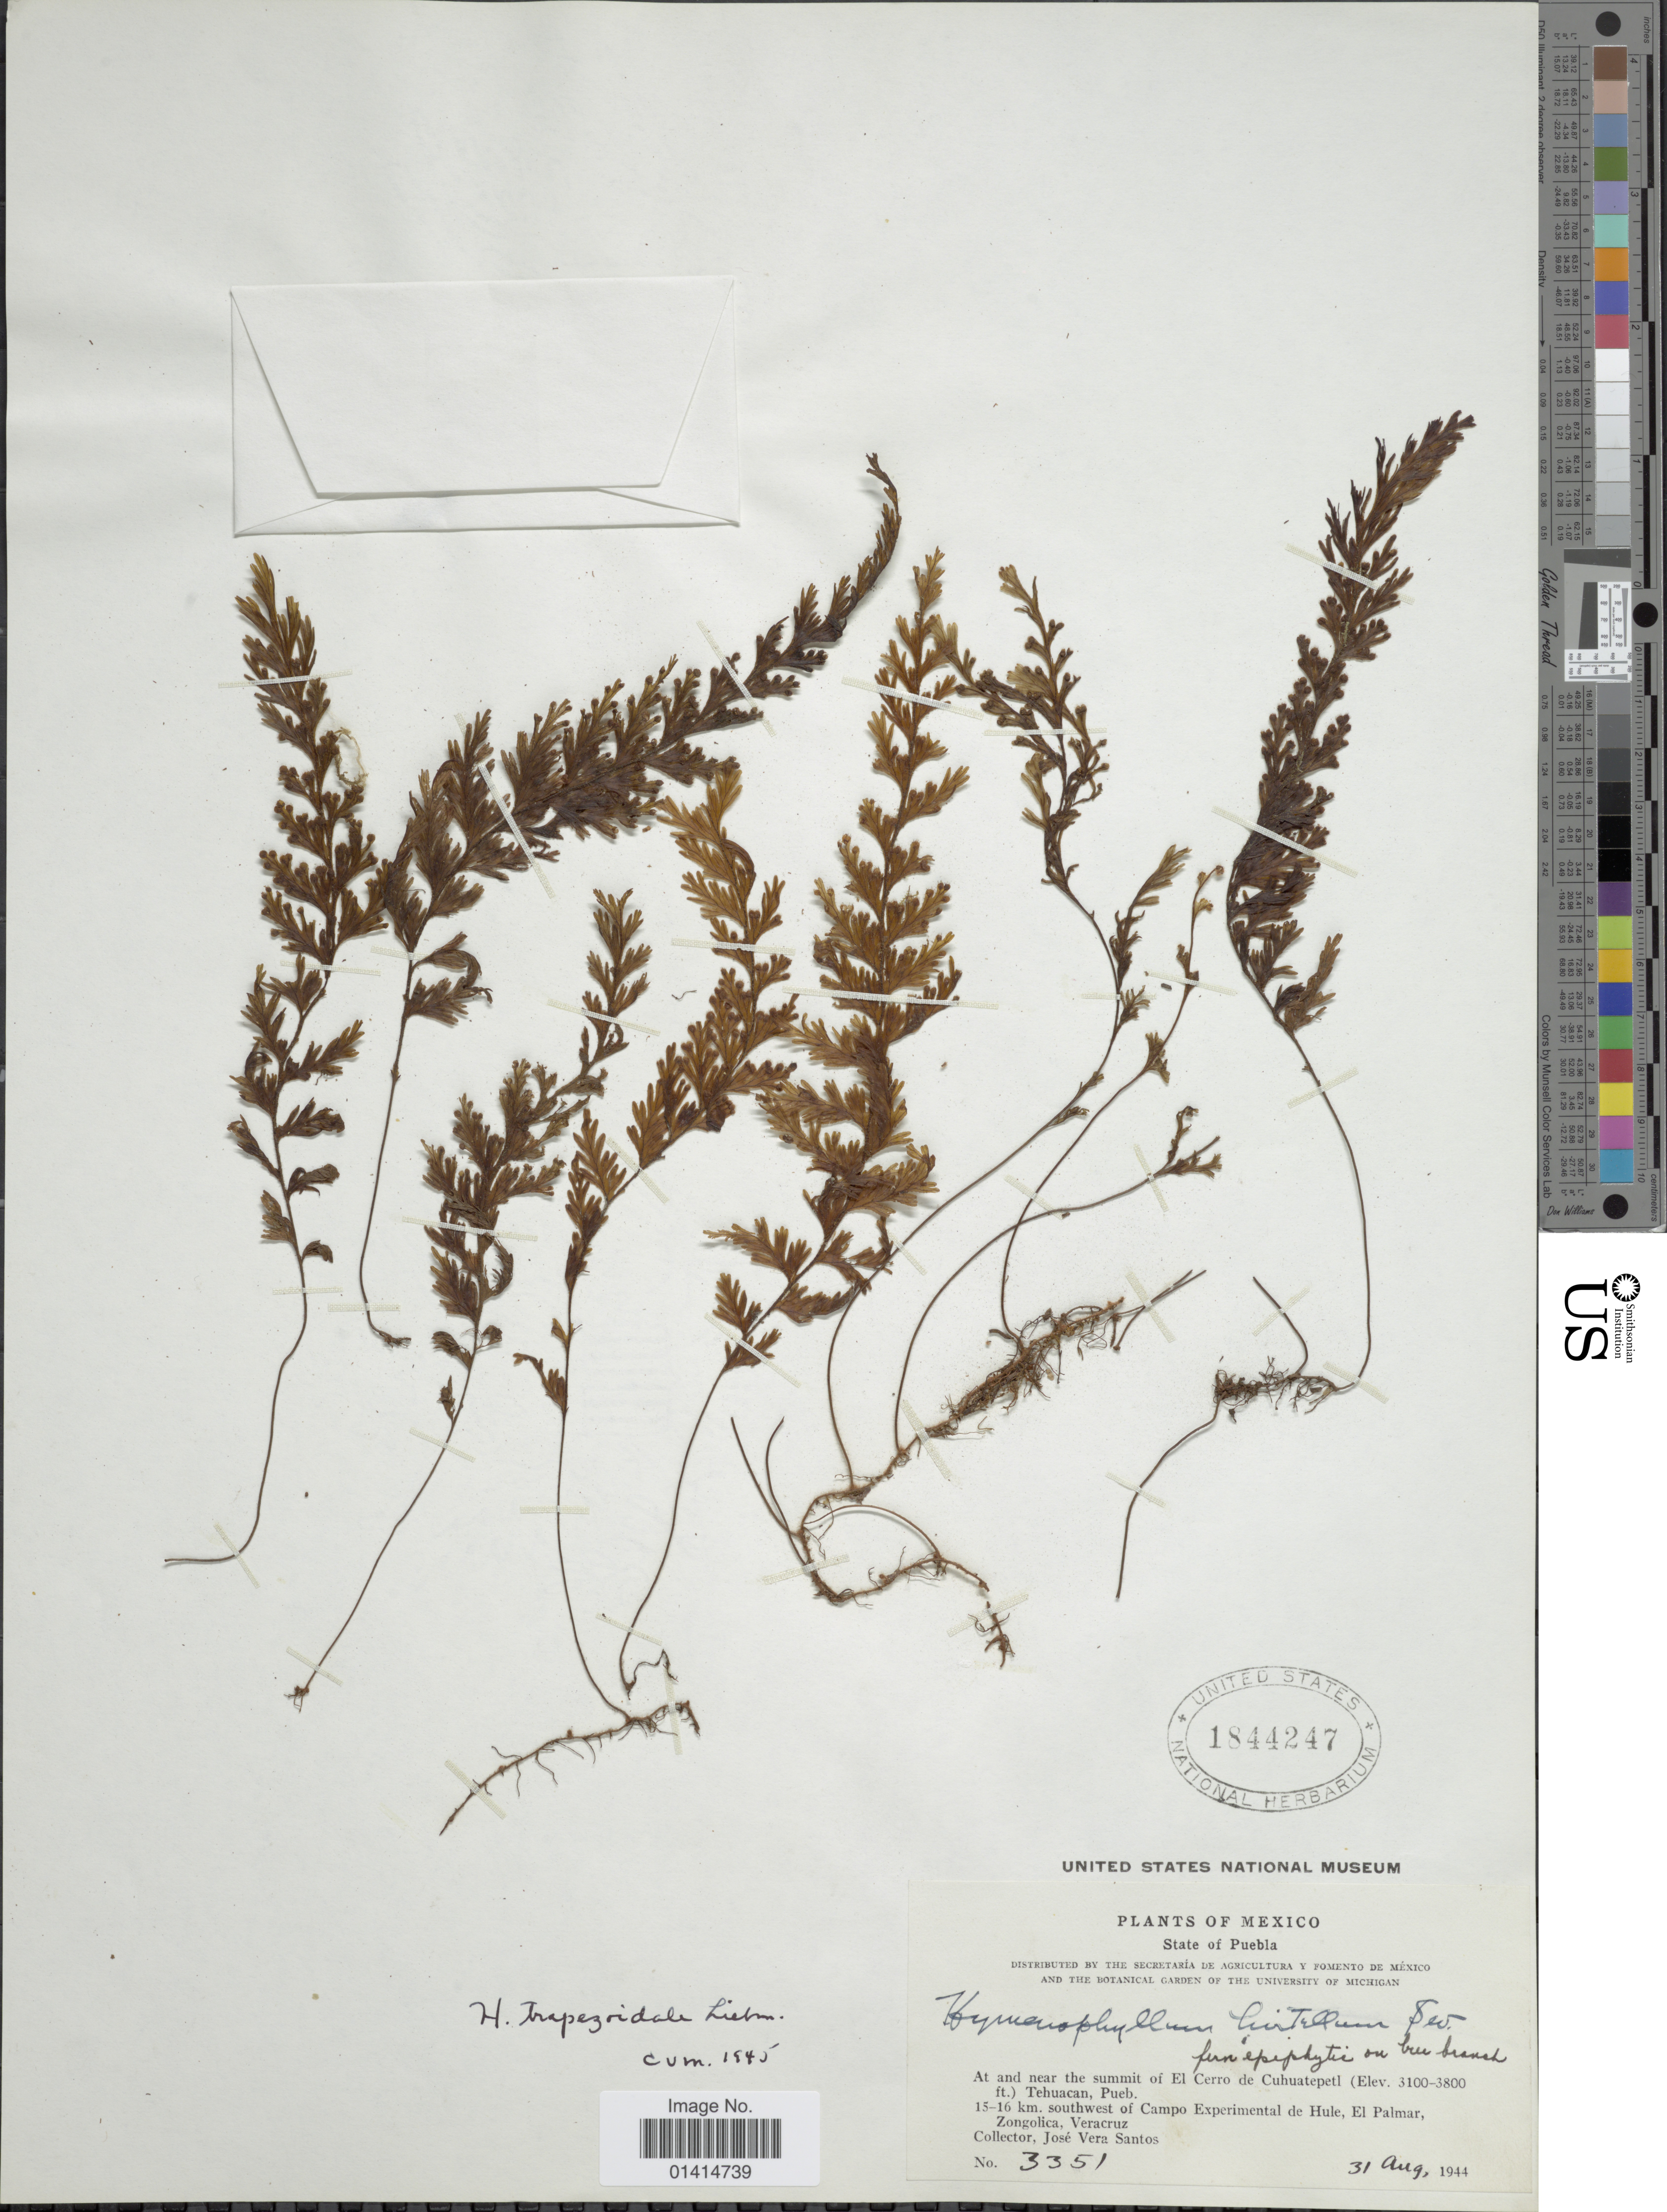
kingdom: Plantae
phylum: Tracheophyta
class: Polypodiopsida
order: Hymenophyllales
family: Hymenophyllaceae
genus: Hymenophyllum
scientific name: Hymenophyllum trapezoidale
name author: Liebm.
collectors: J. V. Santos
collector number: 3351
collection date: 1944-08-31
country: Mexico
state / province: Puebla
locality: At and near the summit of El Cerro de Cuhuatepetl Tehuacan, 15-16 km. south of est Campo Experimental de Hule, El Palmar, Zongolica, Veracruz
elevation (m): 945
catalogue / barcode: US 1844247